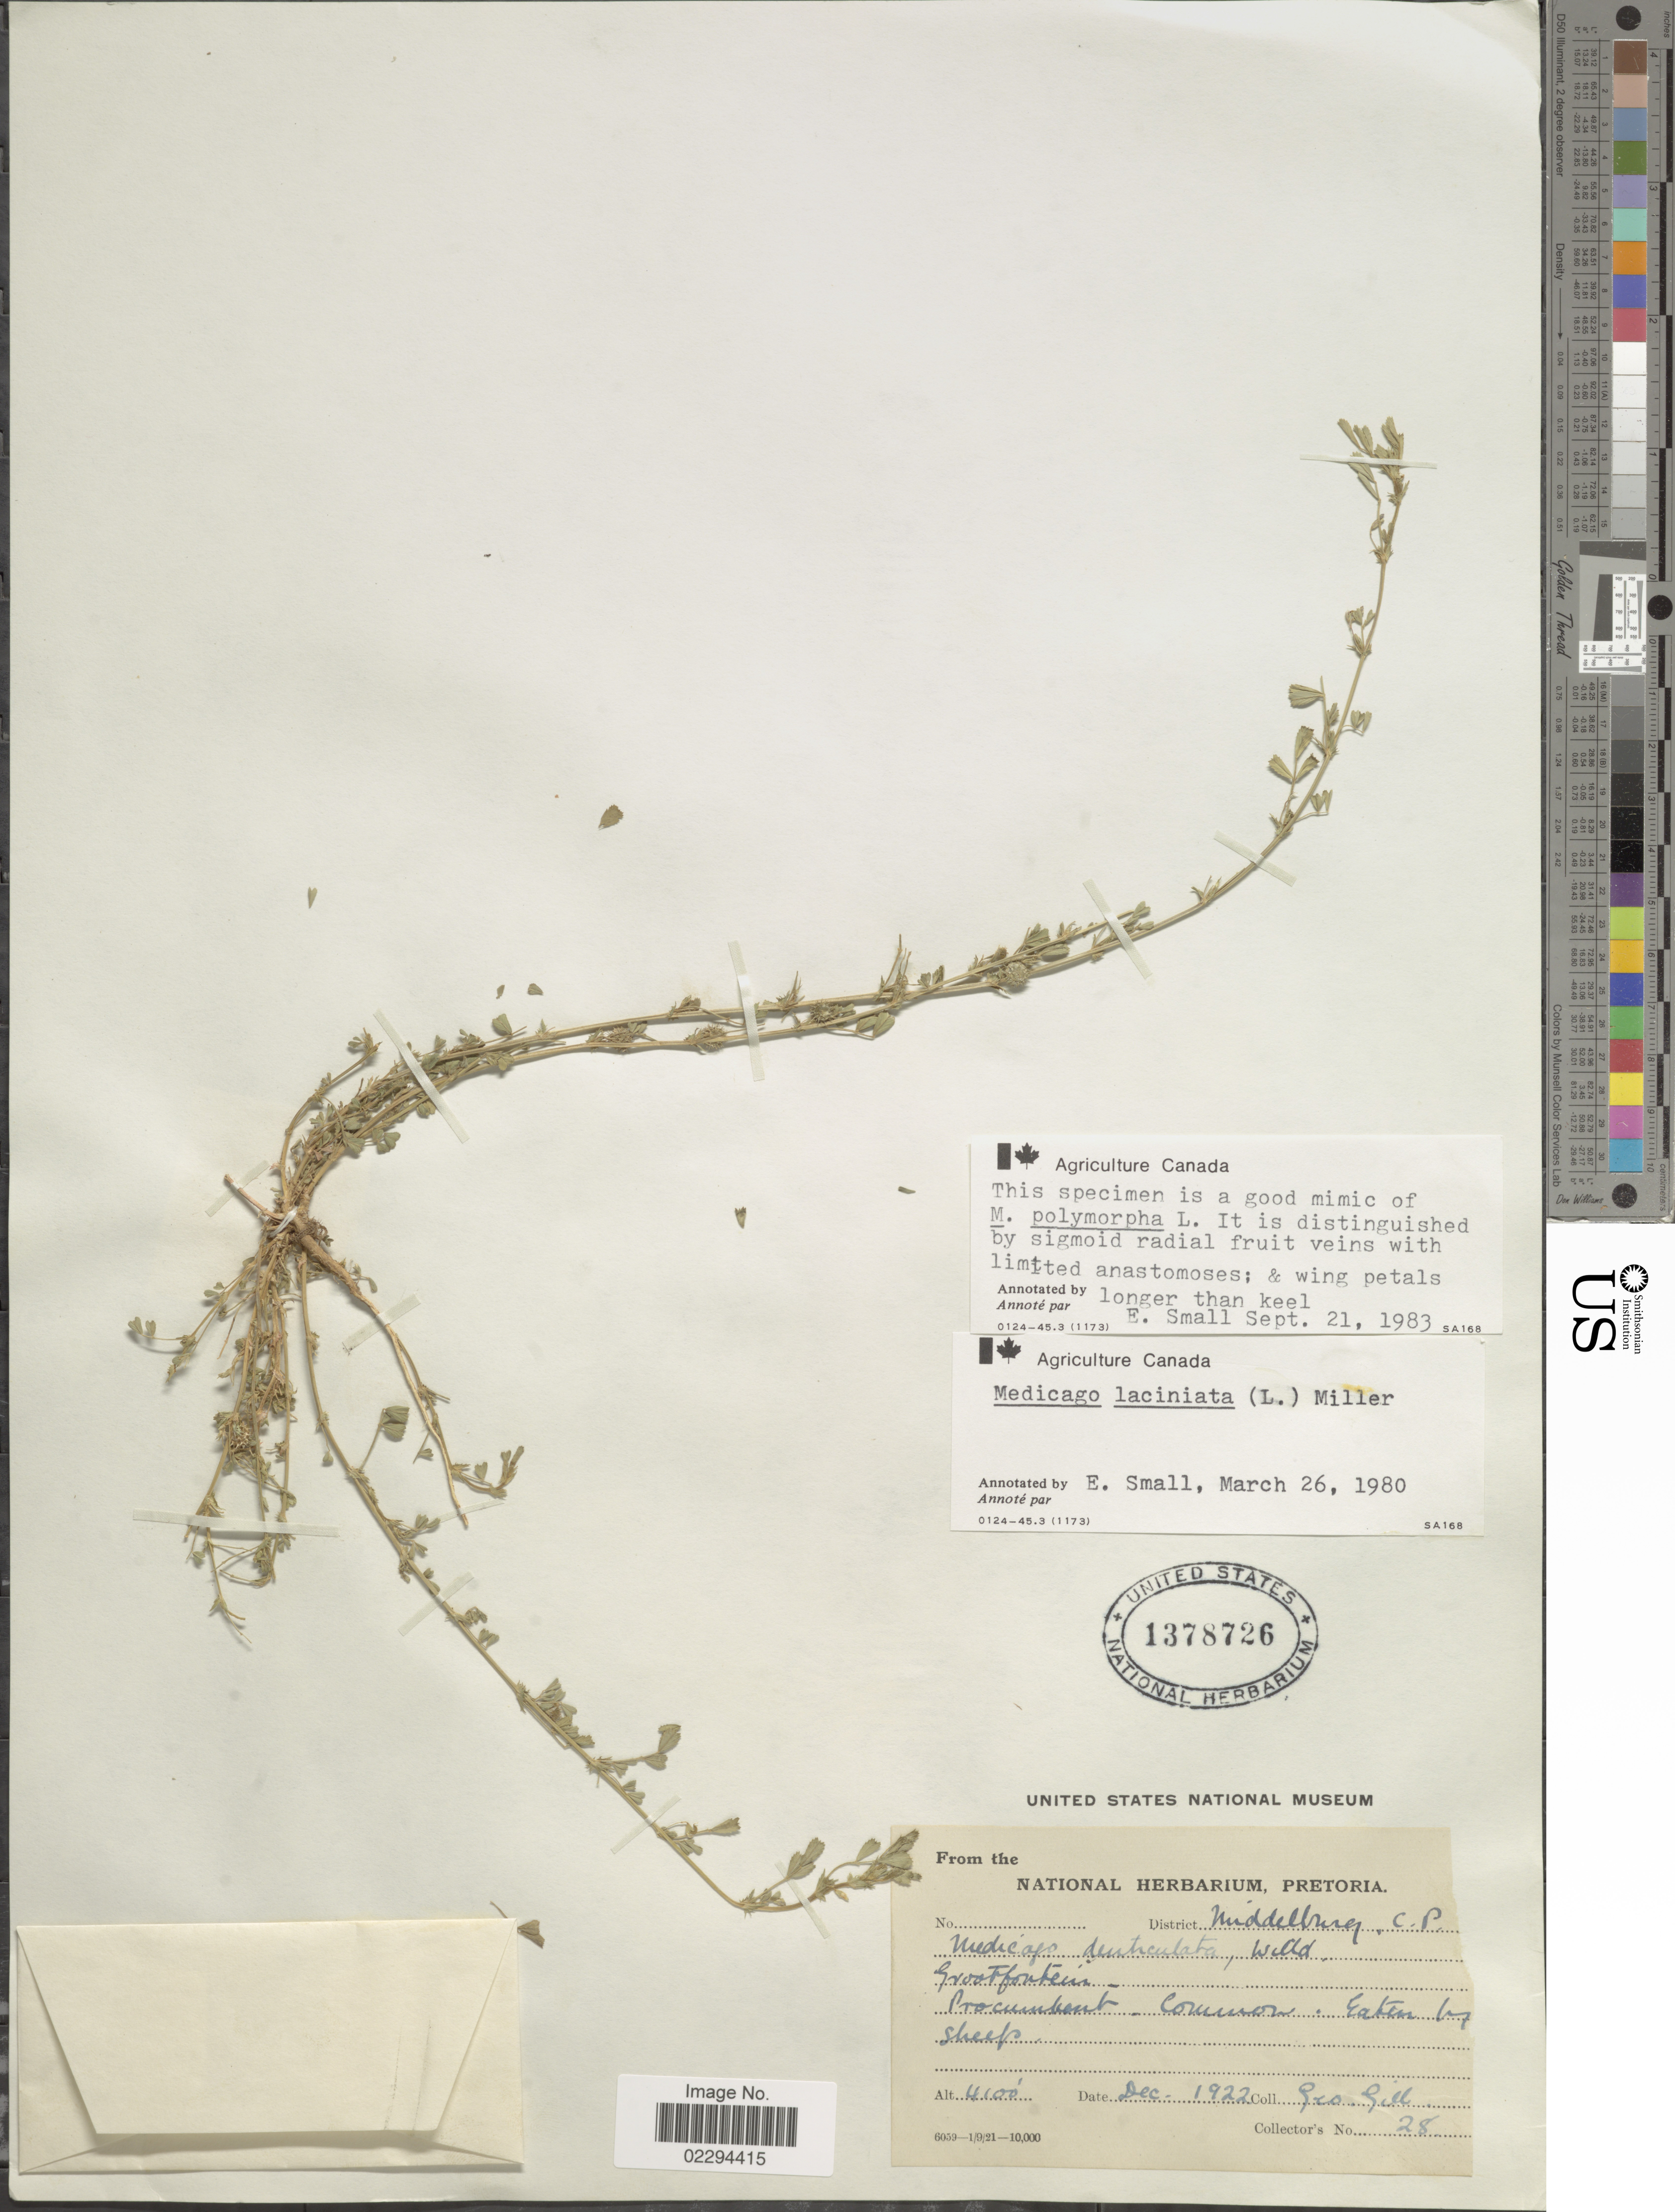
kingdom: Plantae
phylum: Tracheophyta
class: Magnoliopsida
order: Fabales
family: Fabaceae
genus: Medicago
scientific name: Medicago laciniata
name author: (L.) Mill.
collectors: G. Gill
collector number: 28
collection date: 1922-12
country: South Africa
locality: District Middelburg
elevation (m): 1250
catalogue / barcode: US 1378726